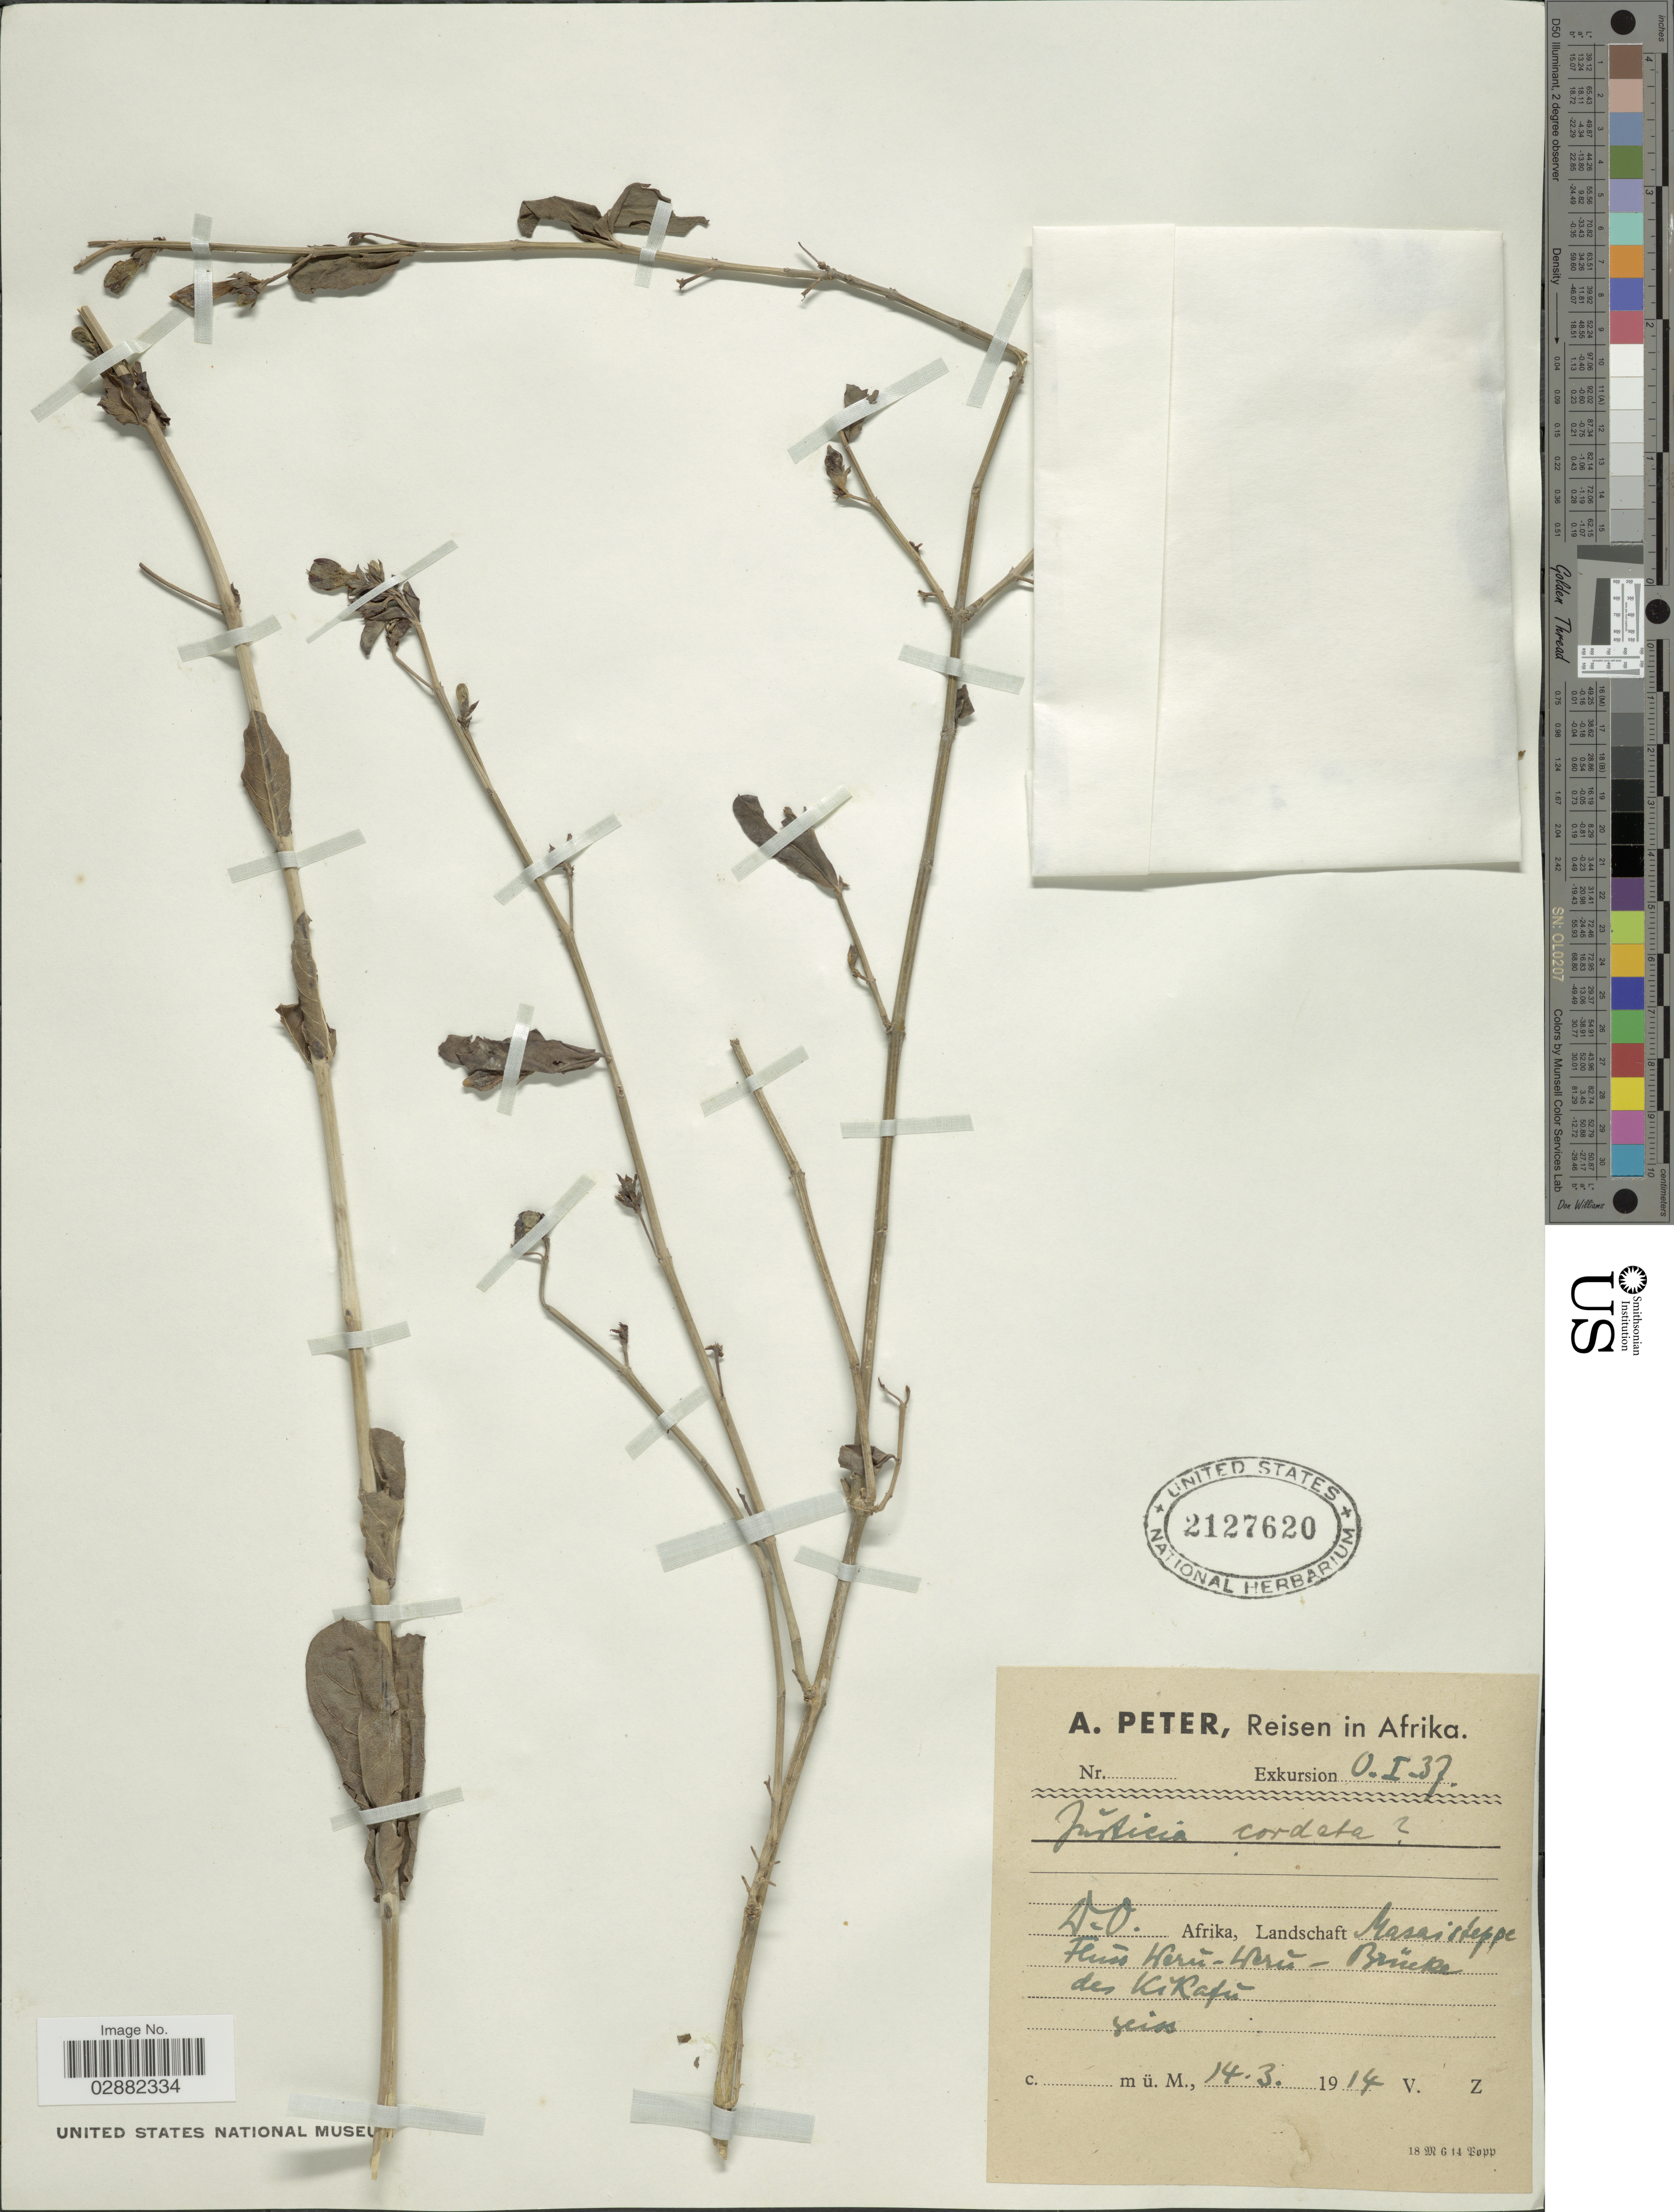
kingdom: Plantae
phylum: Tracheophyta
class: Magnoliopsida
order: Lamiales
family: Acanthaceae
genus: Justicia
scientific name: Justicia cordata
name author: (Nees) T. Anderson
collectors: A. Peter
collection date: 1914-03-14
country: Tanzania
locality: Afrika. D.O. Afrika. Landschaft. Masaisteppe. Fluss Weru-Weru - Brüke des Kikafu.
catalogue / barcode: US 2127620